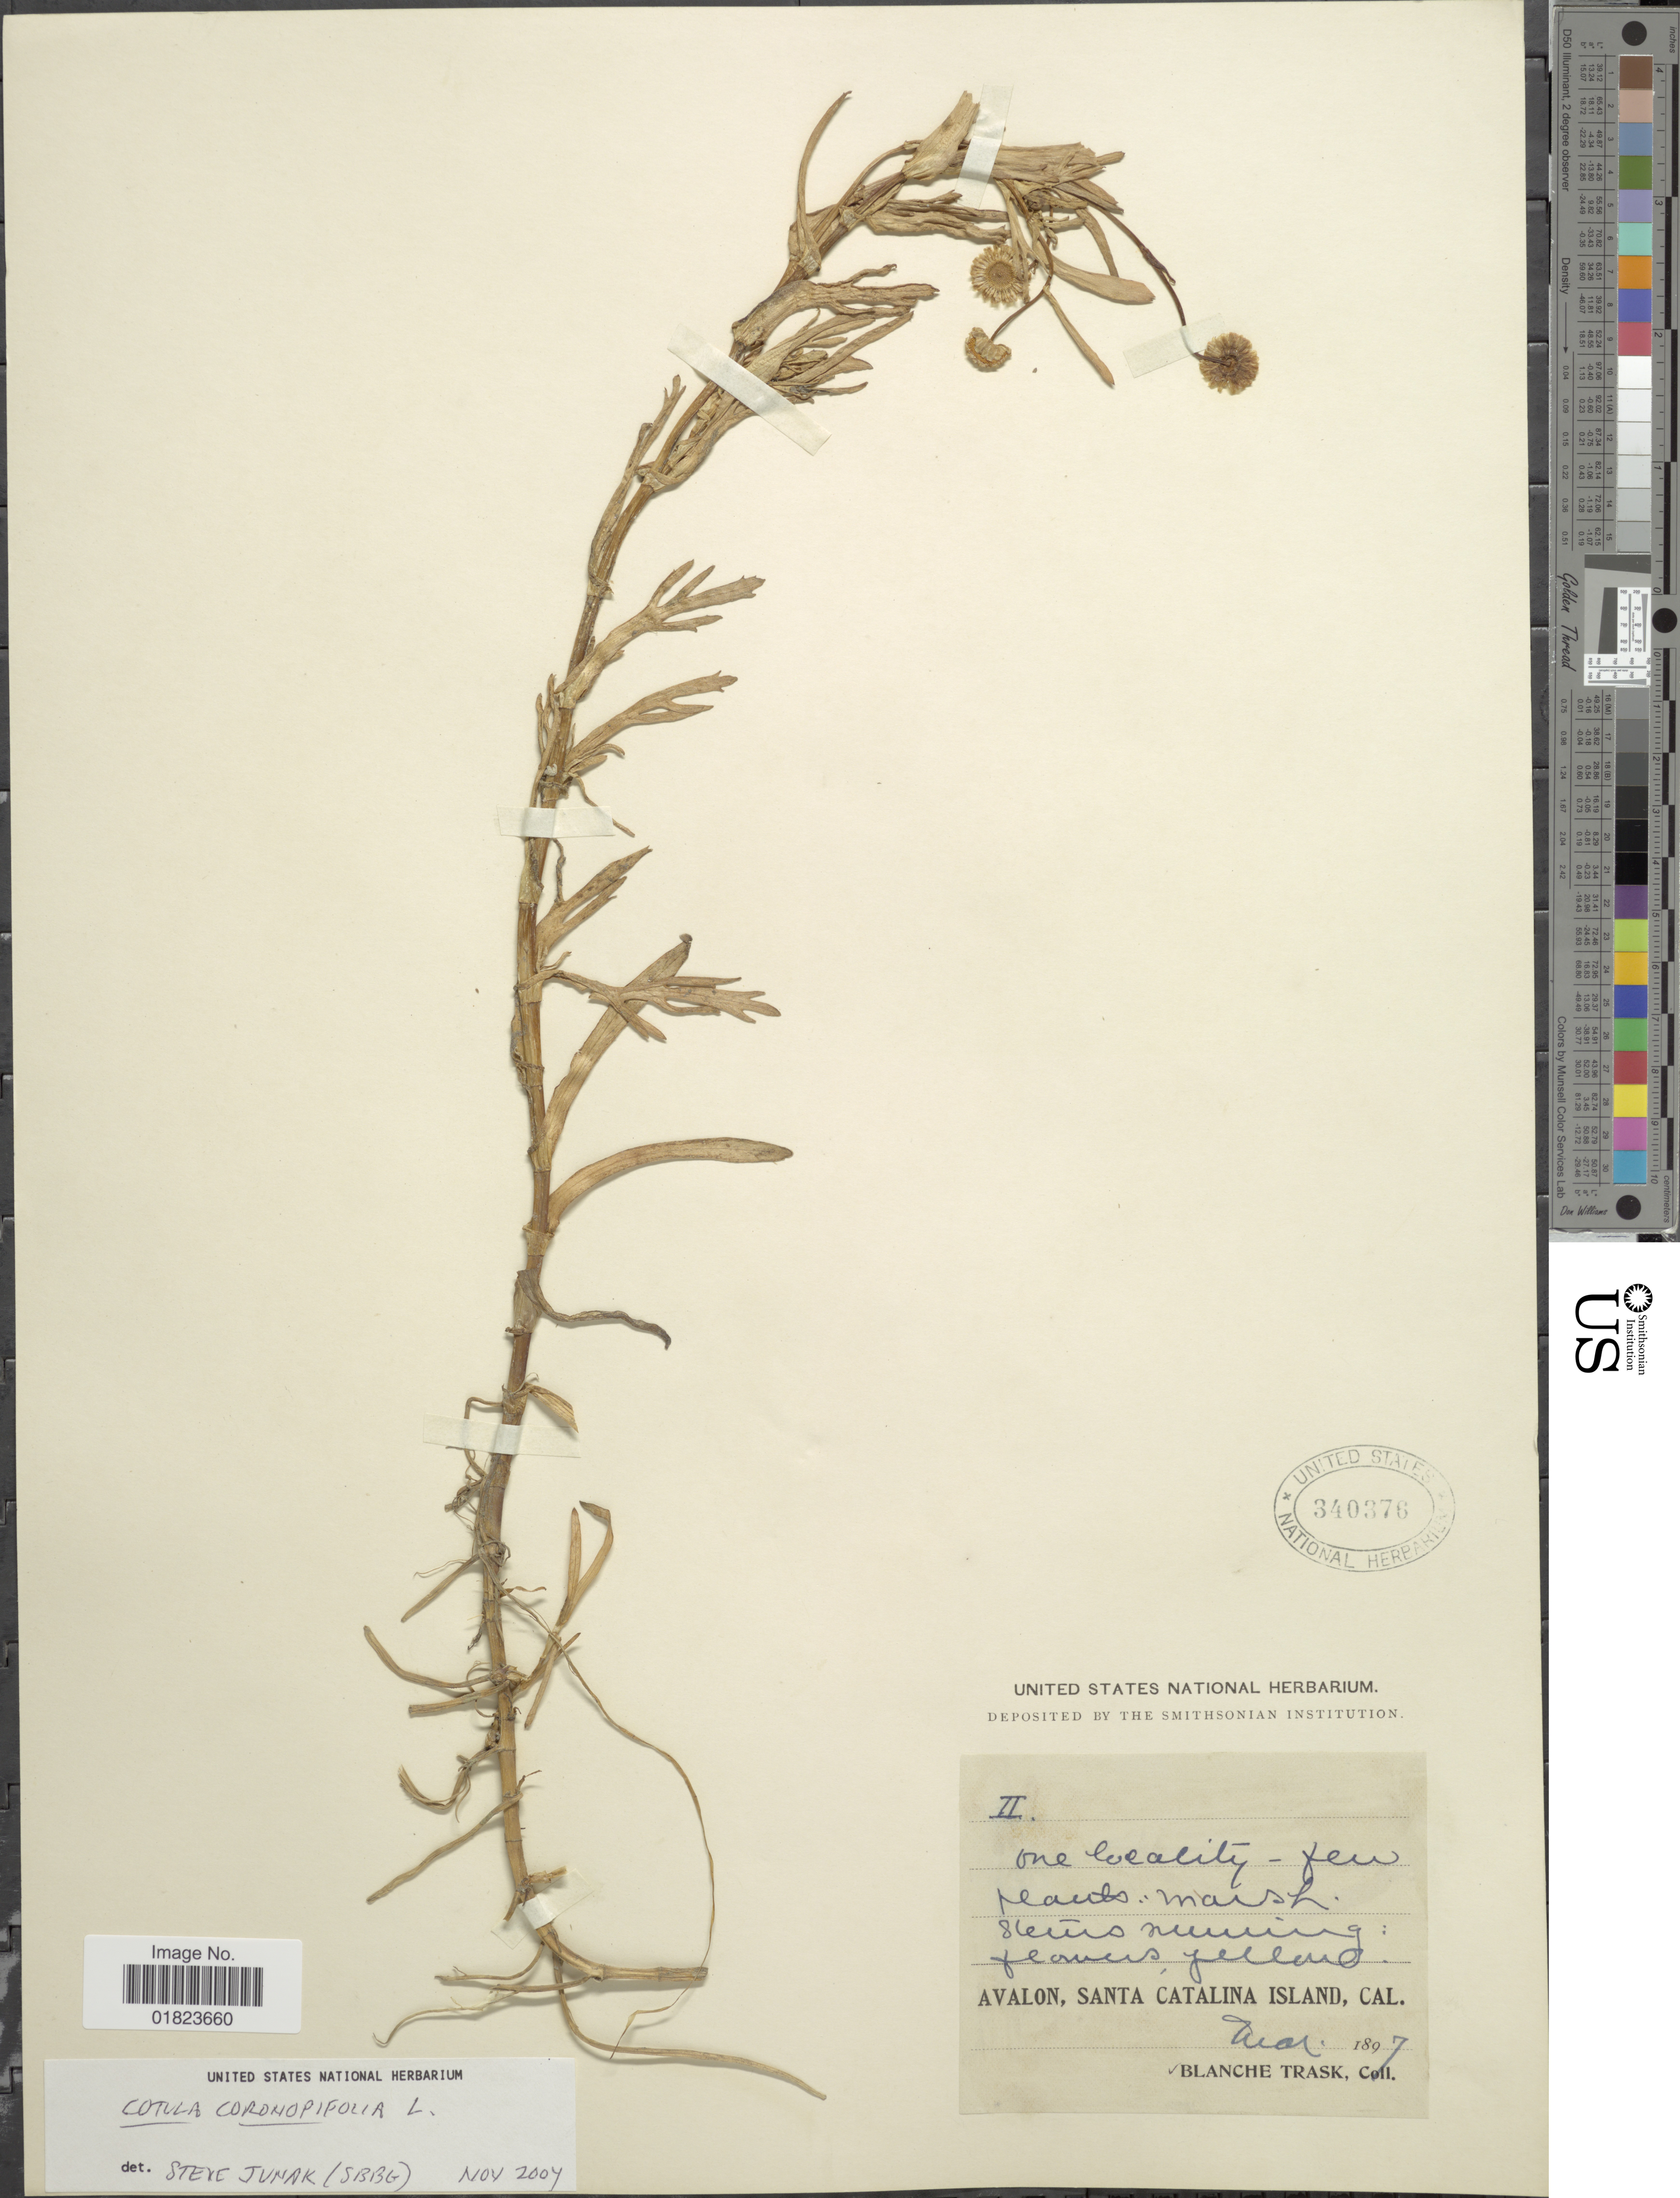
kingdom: Plantae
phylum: Tracheophyta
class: Magnoliopsida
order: Asterales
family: Asteraceae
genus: Cotula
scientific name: Cotula coronopifolia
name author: L.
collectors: B. Trask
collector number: II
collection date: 1897-03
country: United States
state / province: California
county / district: Los Angeles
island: Santa Catalina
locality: Avalon, Santa Catalina Island, Cal.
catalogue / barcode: US 340376